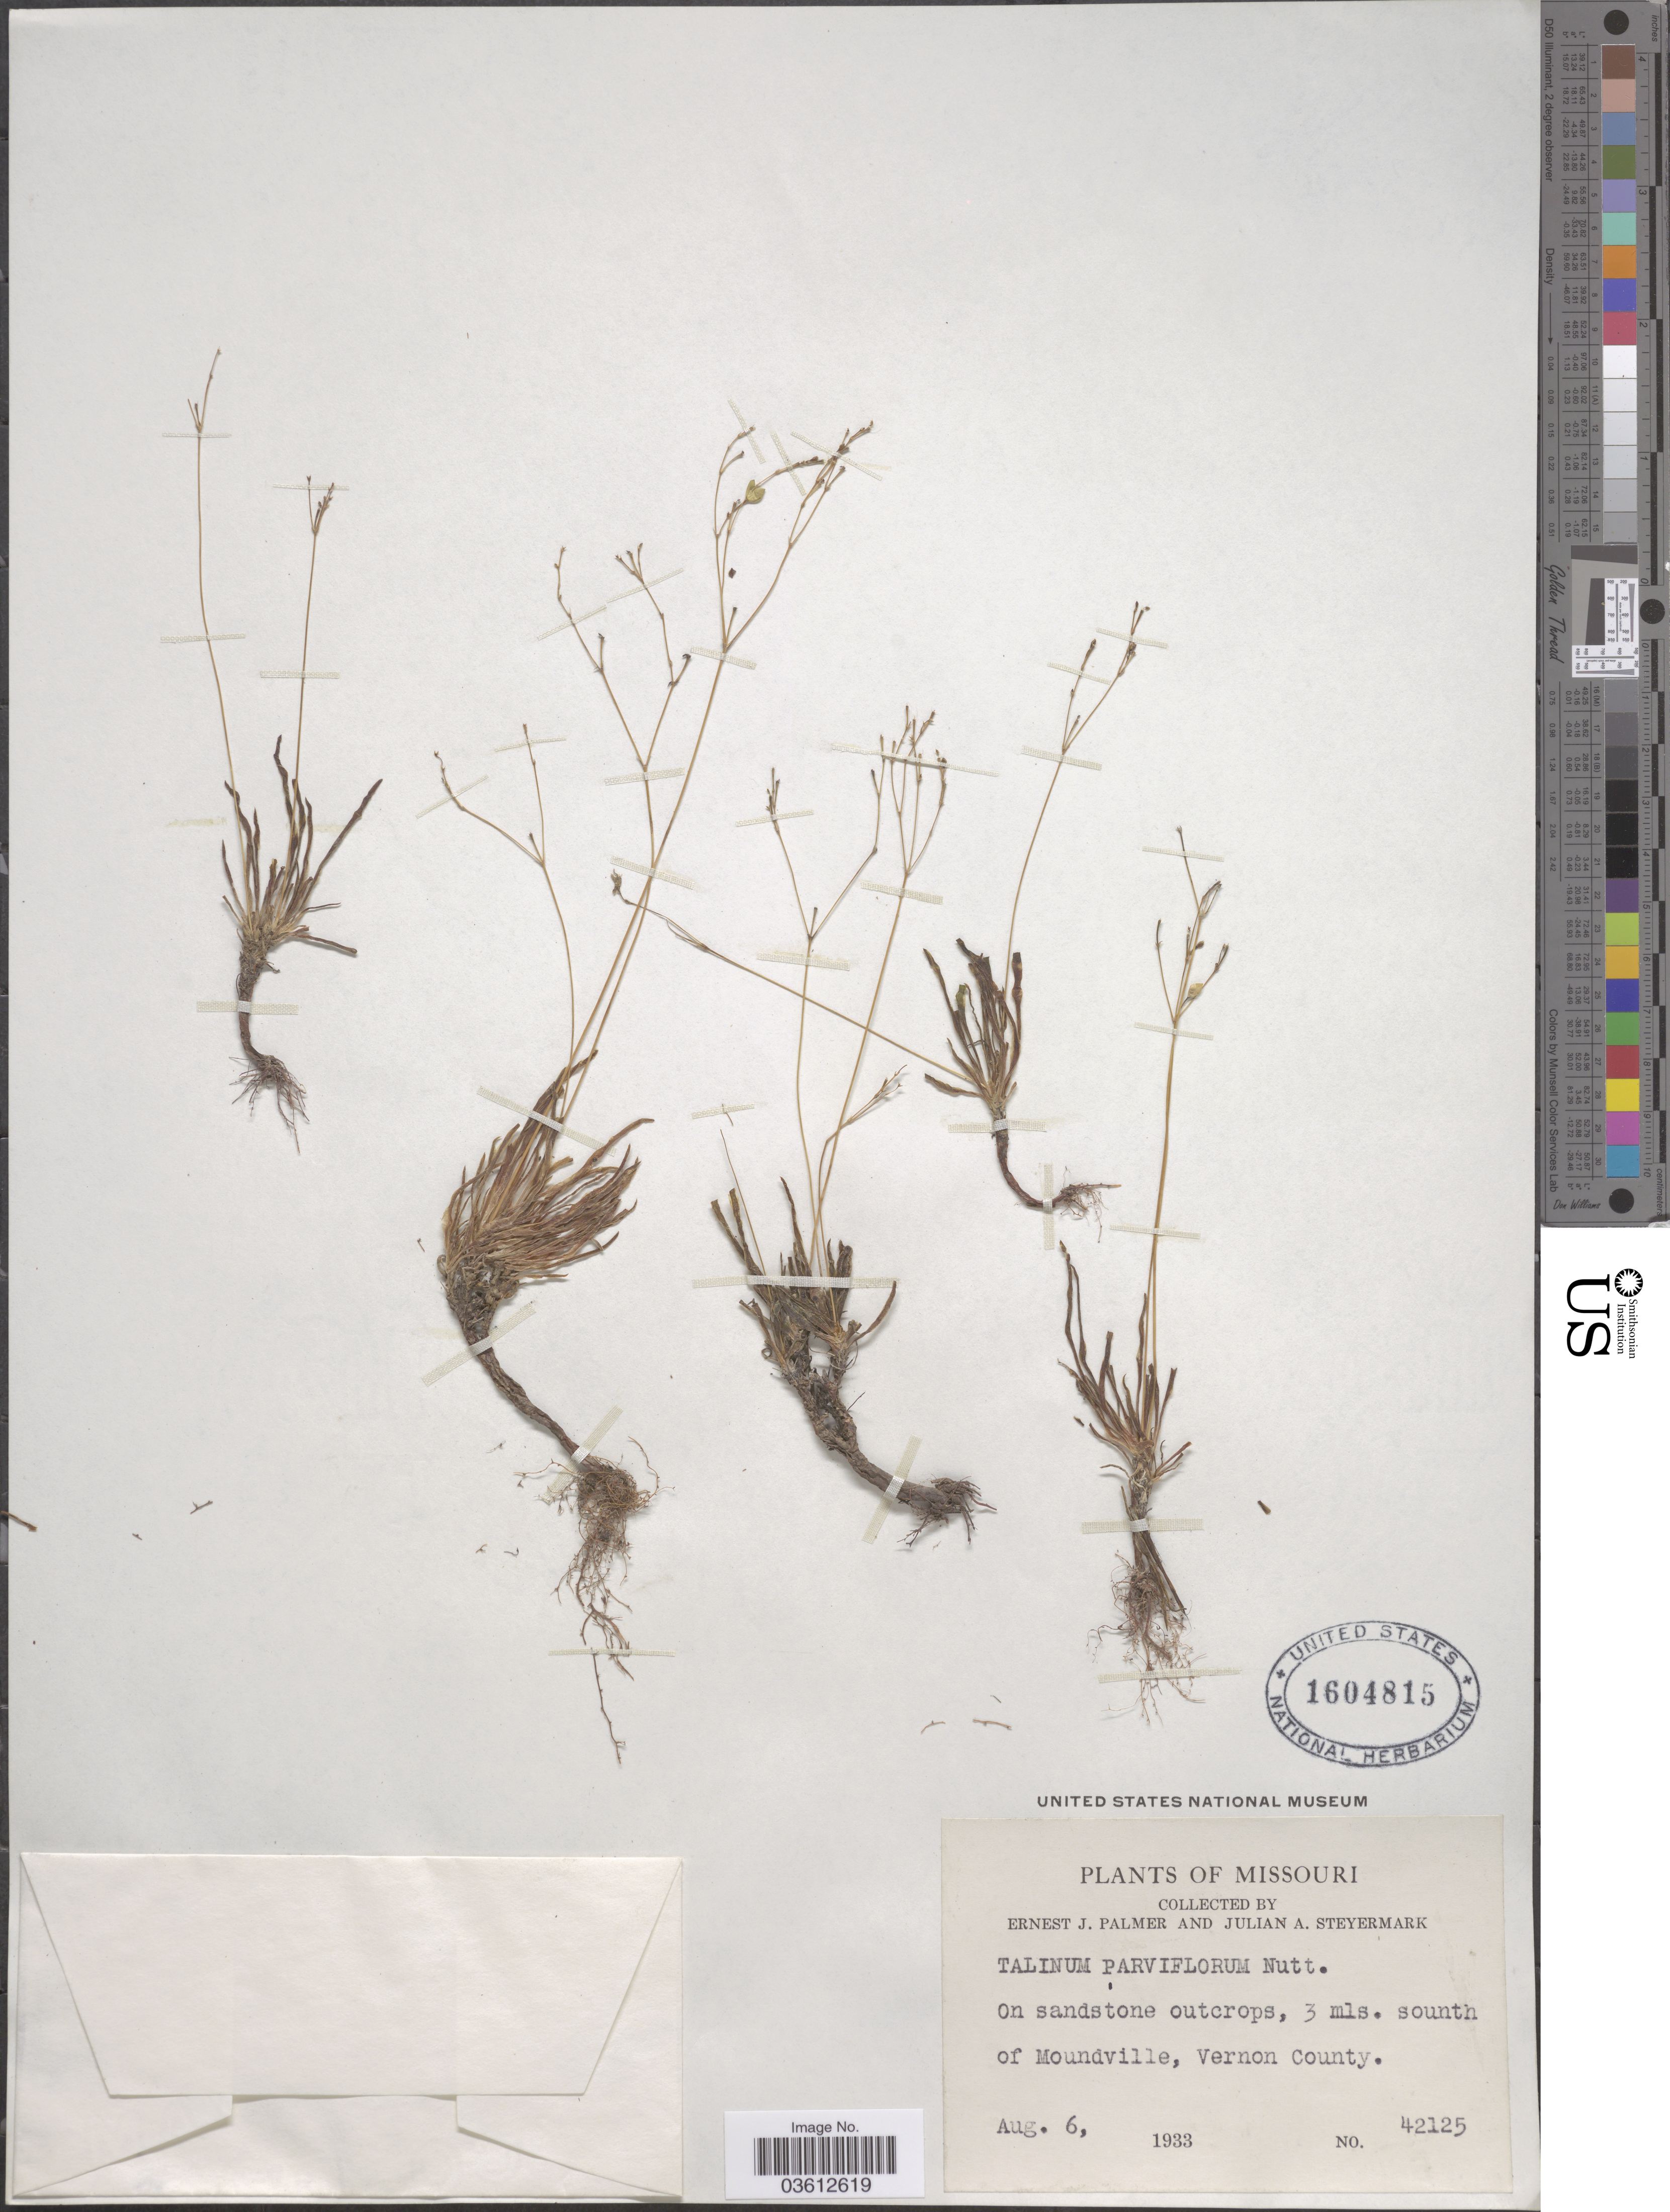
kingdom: Plantae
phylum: Tracheophyta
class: Magnoliopsida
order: Caryophyllales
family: Talinaceae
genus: Talinum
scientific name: Talinum parviflorum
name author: Nutt.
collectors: E. J. Palmer & J. Steyermark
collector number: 42125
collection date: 1933-08-06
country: United States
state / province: Missouri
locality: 3 mls. sounth of Moundville, Vernon County.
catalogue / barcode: US 1604815